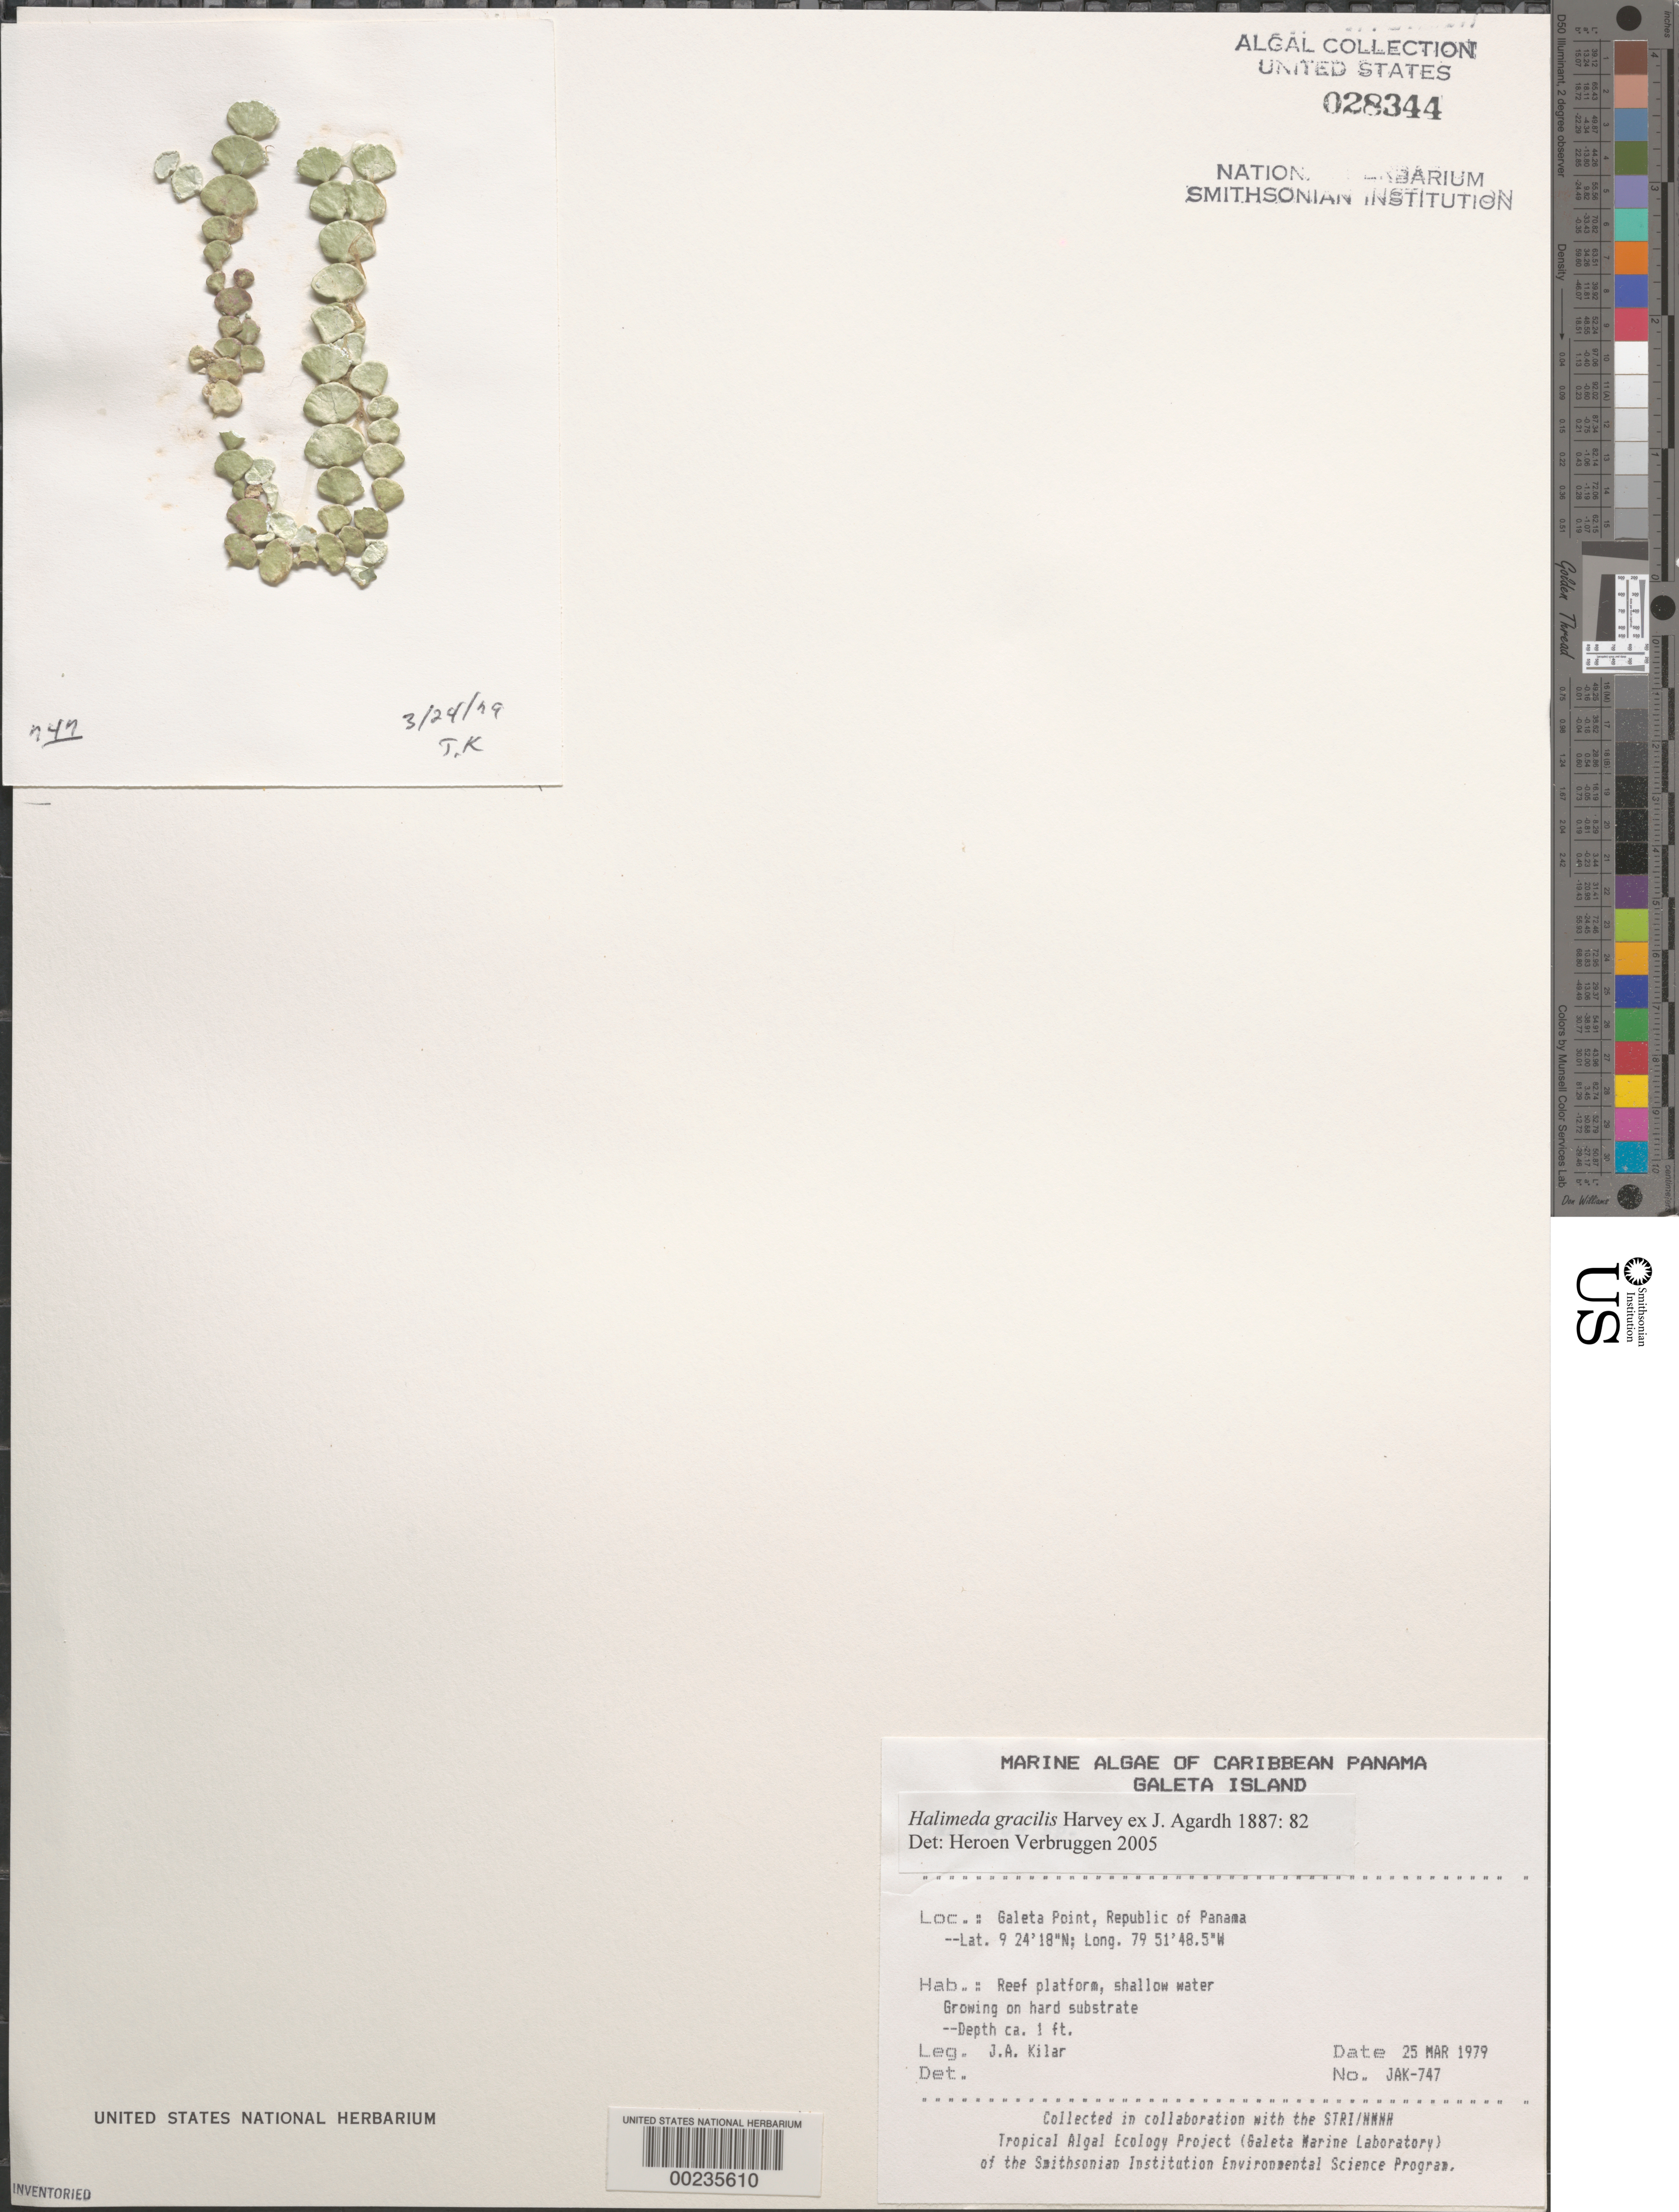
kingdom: Plantae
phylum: Chlorophyta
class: Ulvophyceae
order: Bryopsidales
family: Halimedaceae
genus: Halimeda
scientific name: Halimeda gracilis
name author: Harv. ex J. Agardh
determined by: Verbruggen, H.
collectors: J. A. Kilar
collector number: JAK-747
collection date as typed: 25 Mar 1979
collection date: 1979-03-25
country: Panama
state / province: Colón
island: Galeta Island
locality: Galeta Point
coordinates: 9 24' 18" N, 79 51' 48.5" W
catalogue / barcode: US 28344